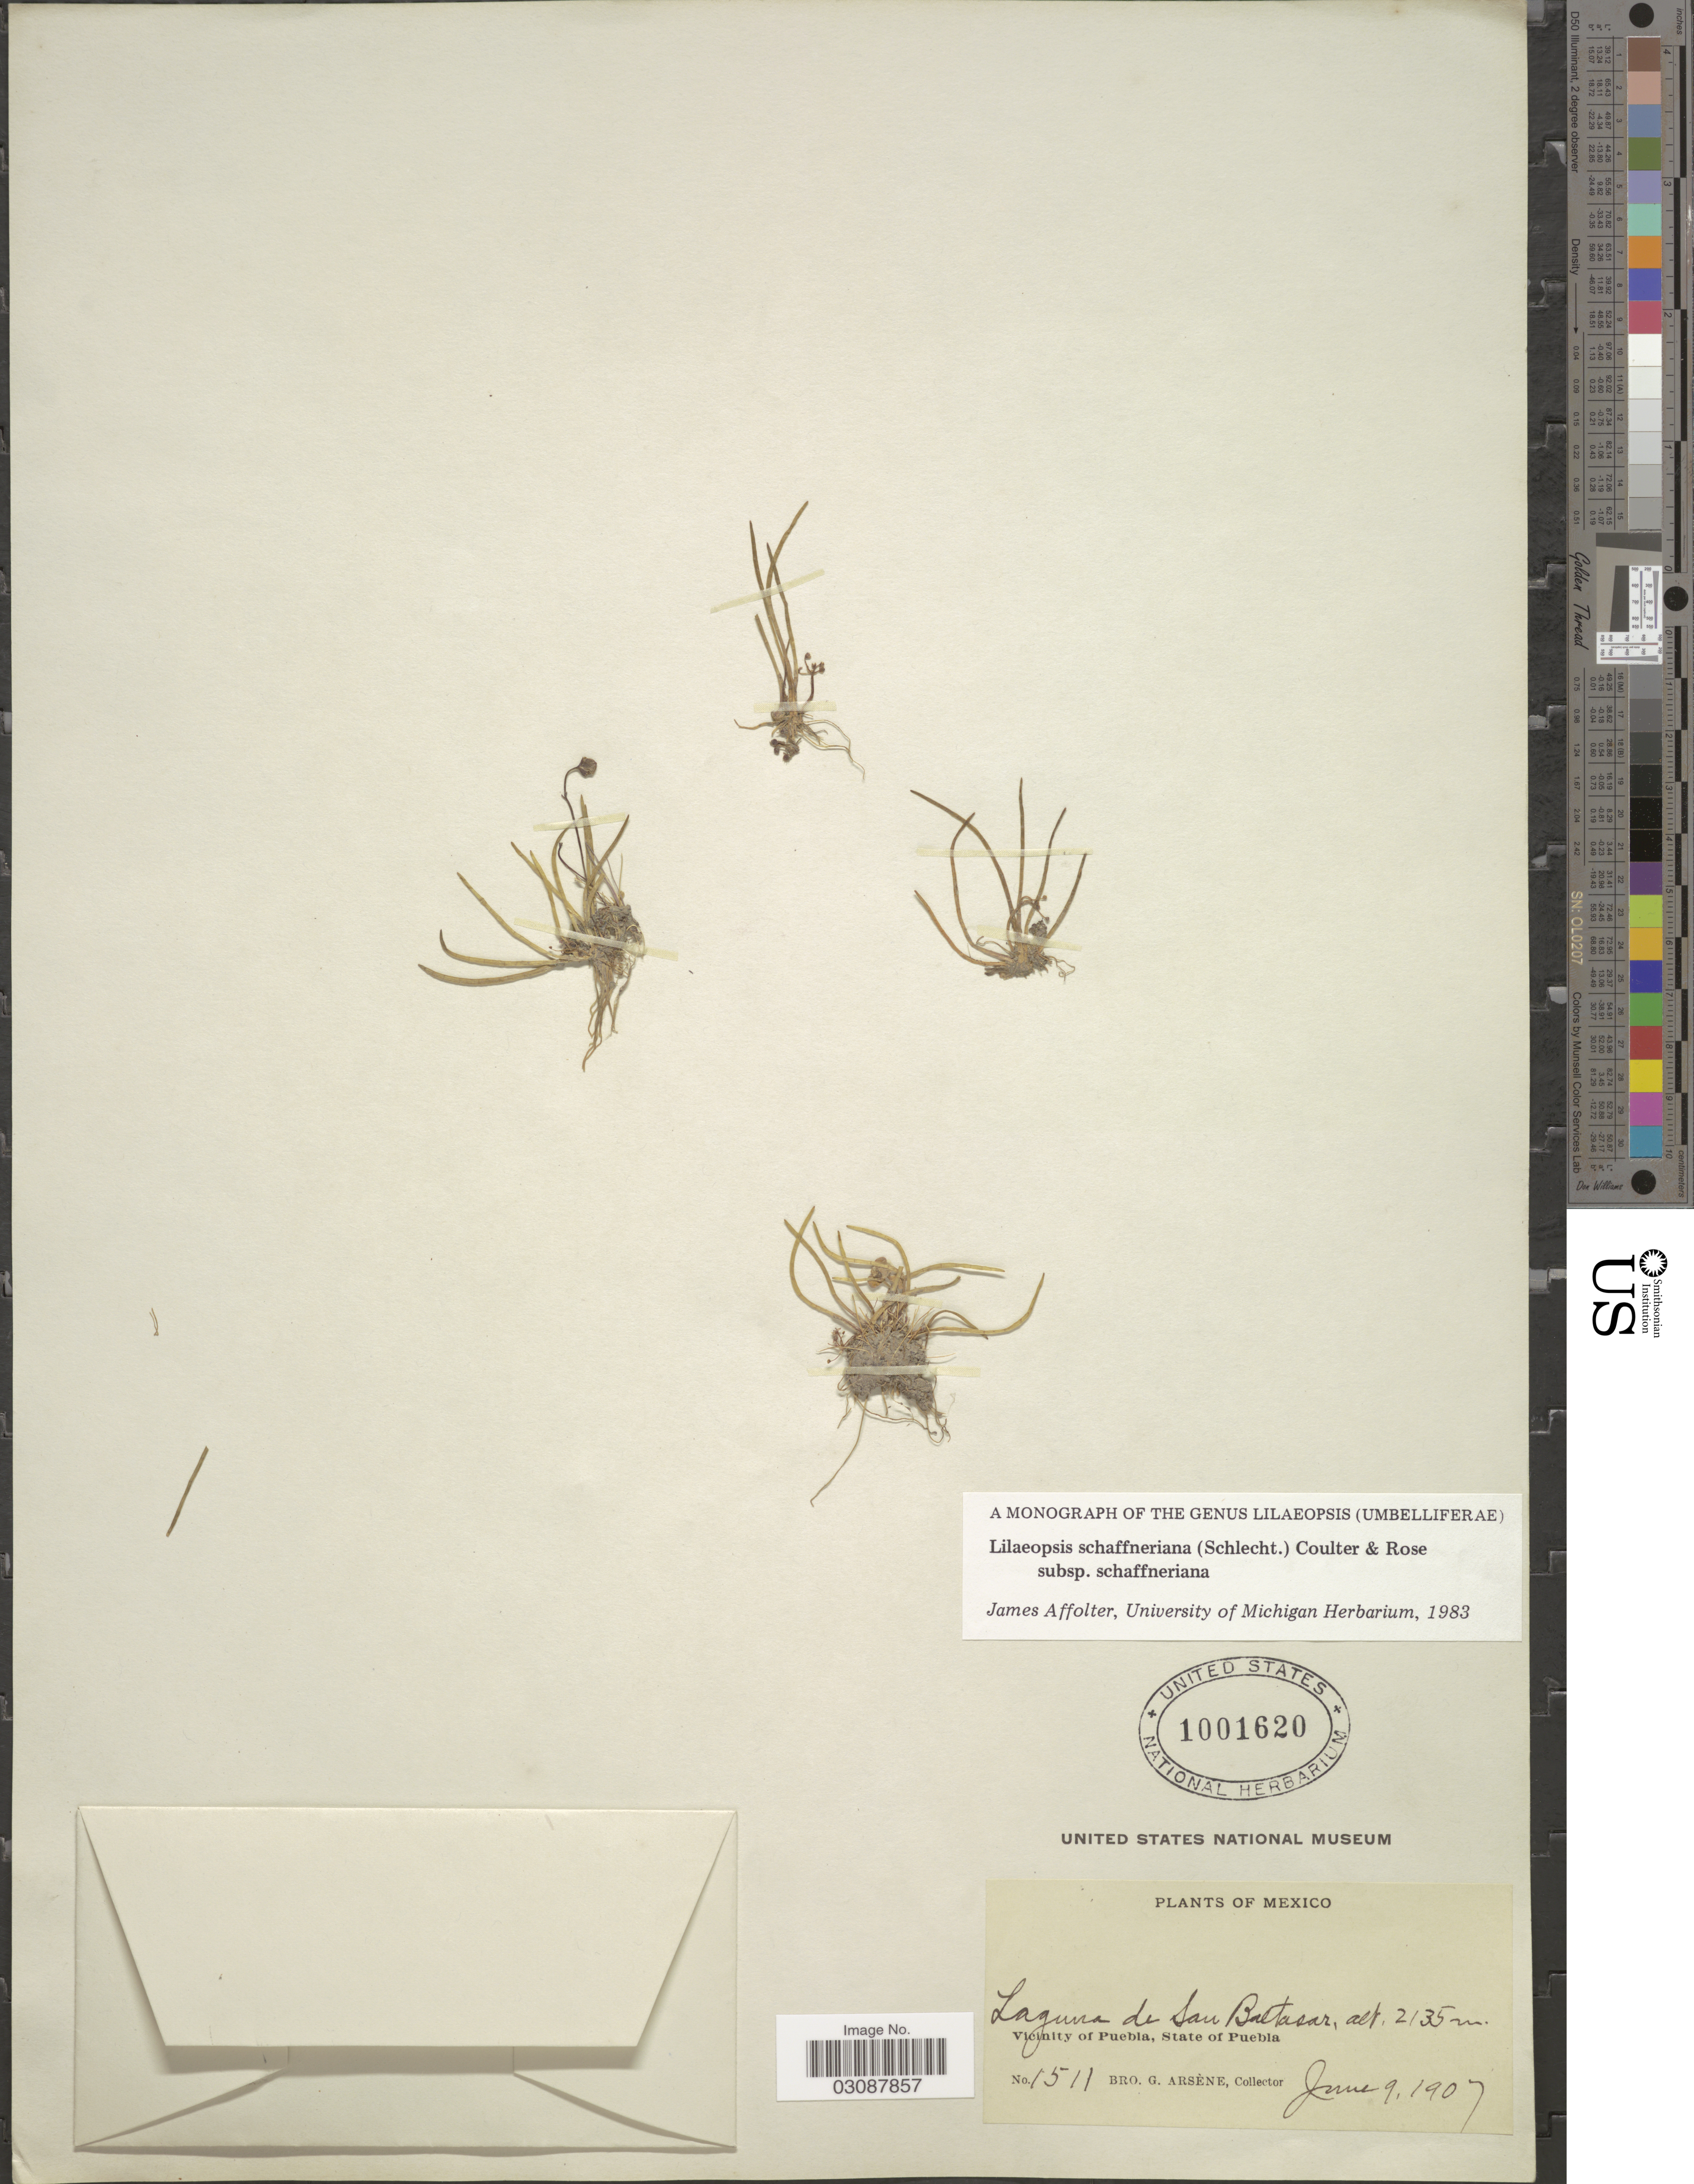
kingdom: Plantae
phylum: Tracheophyta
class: Magnoliopsida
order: Apiales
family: Apiaceae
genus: Lilaeopsis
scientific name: Lilaeopsis schaffneriana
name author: (Schltdl.) J.M. Coult. & Rose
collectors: Bro. G. Arsène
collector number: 1511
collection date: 1907-06-09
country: Mexico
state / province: Puebla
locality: Laguna de San Baltasar. Vicinity of Puebla.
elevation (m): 2135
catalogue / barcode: US 1001620